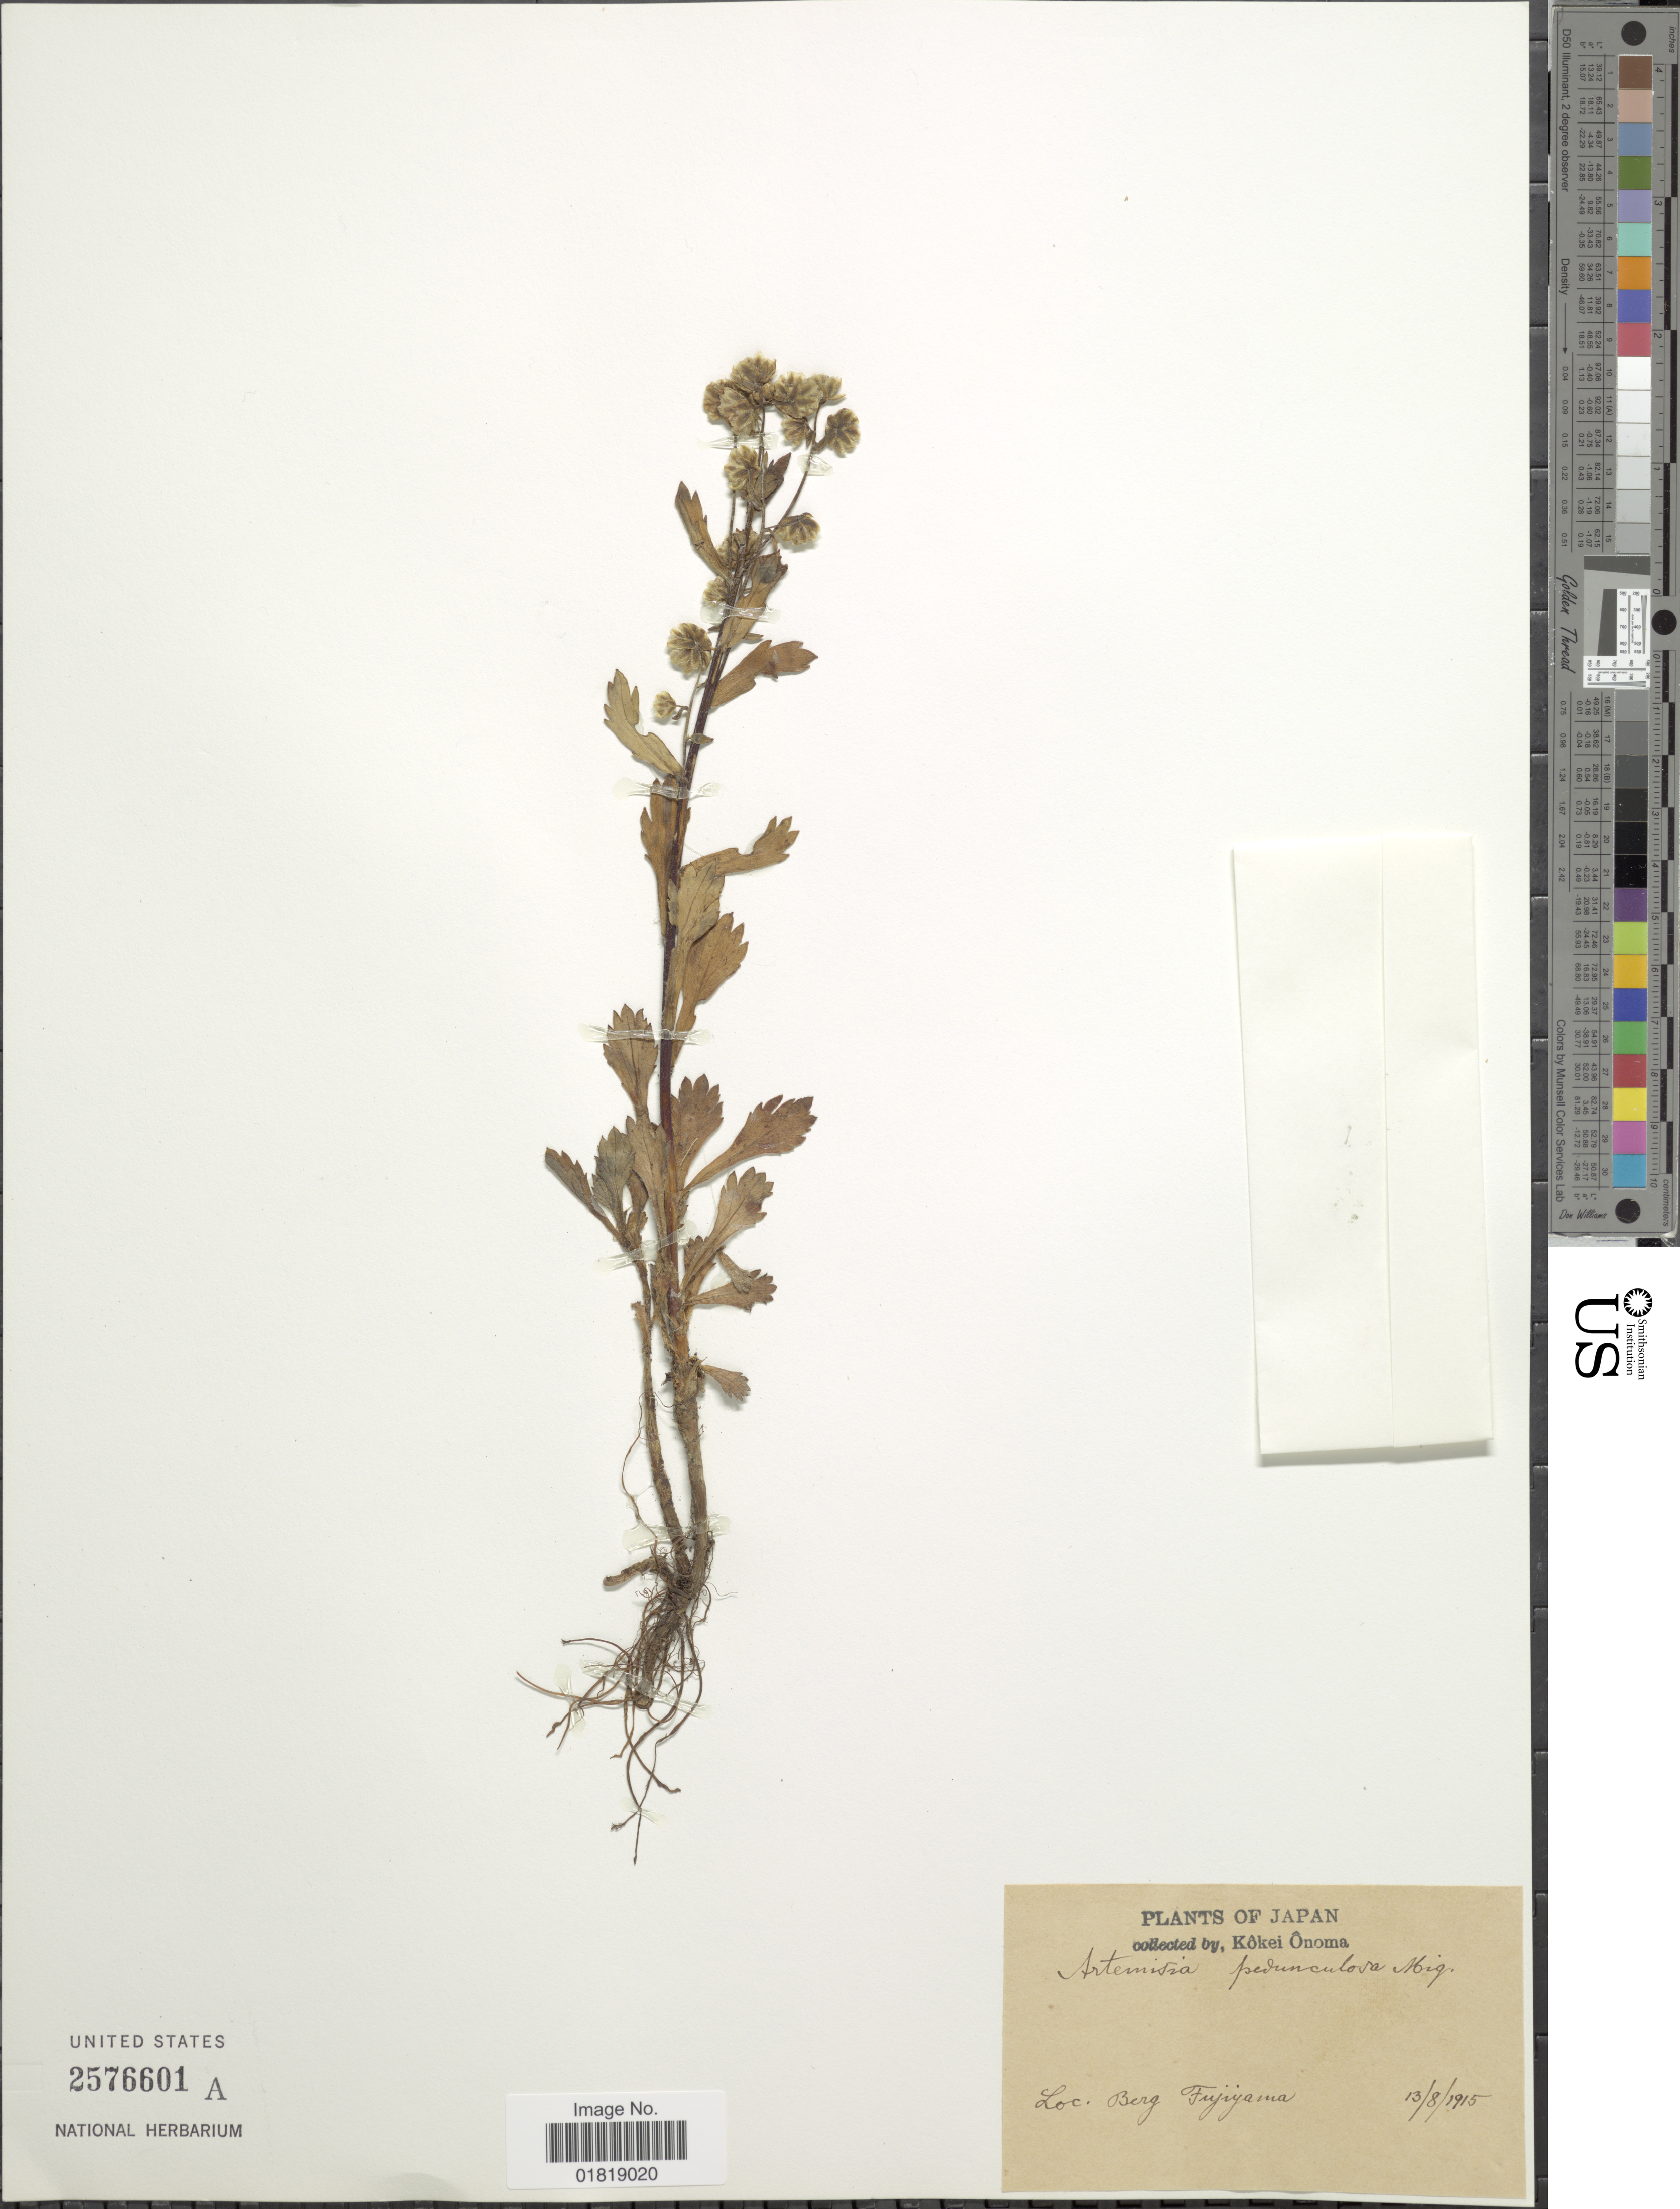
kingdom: Plantae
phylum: Tracheophyta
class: Magnoliopsida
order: Asterales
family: Asteraceae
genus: Artemisia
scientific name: Artemisia pedunculosa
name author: Miq.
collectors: K. Onoma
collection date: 1915-08-13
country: Japan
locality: Berg Fujiyama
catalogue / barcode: US 2576601A